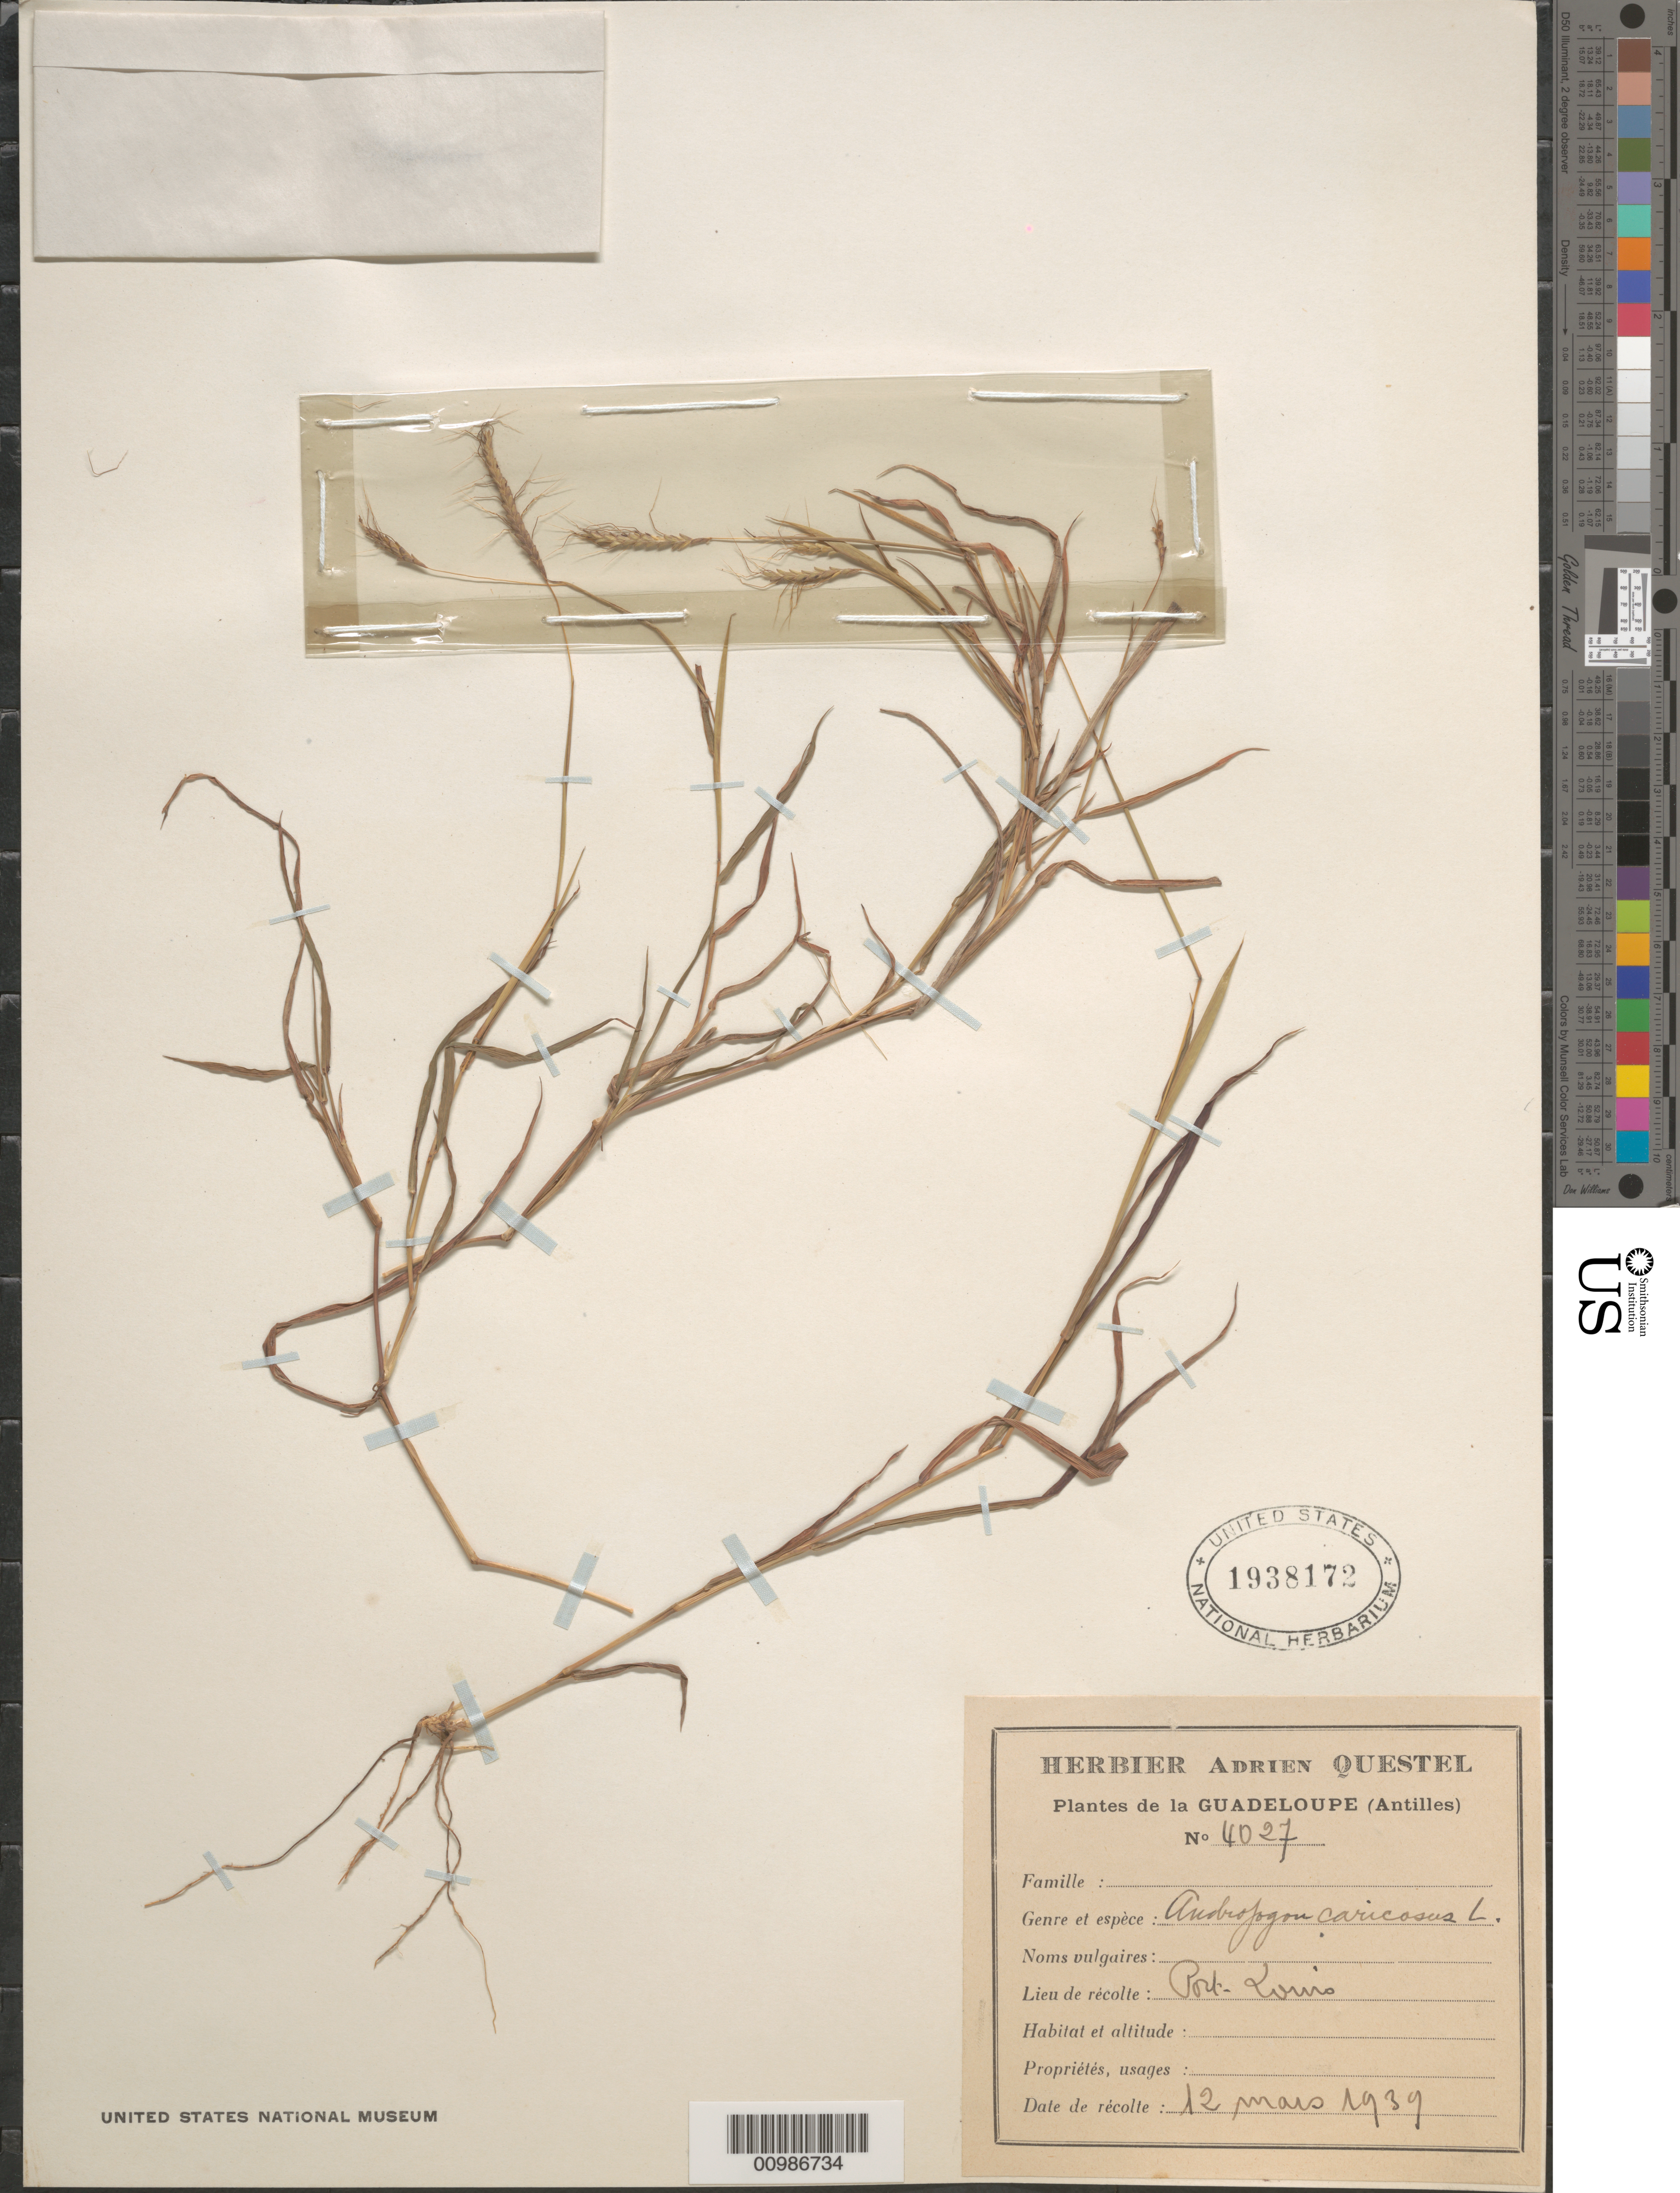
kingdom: Plantae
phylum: Tracheophyta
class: Liliopsida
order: Poales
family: Poaceae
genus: Andropogon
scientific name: Andropogon caricosus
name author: L.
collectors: A. Questel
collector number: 4027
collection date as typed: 12 Mar 1939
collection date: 1939-03-12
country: Guadeloupe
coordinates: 0 N, 0 E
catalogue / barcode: US 1938172